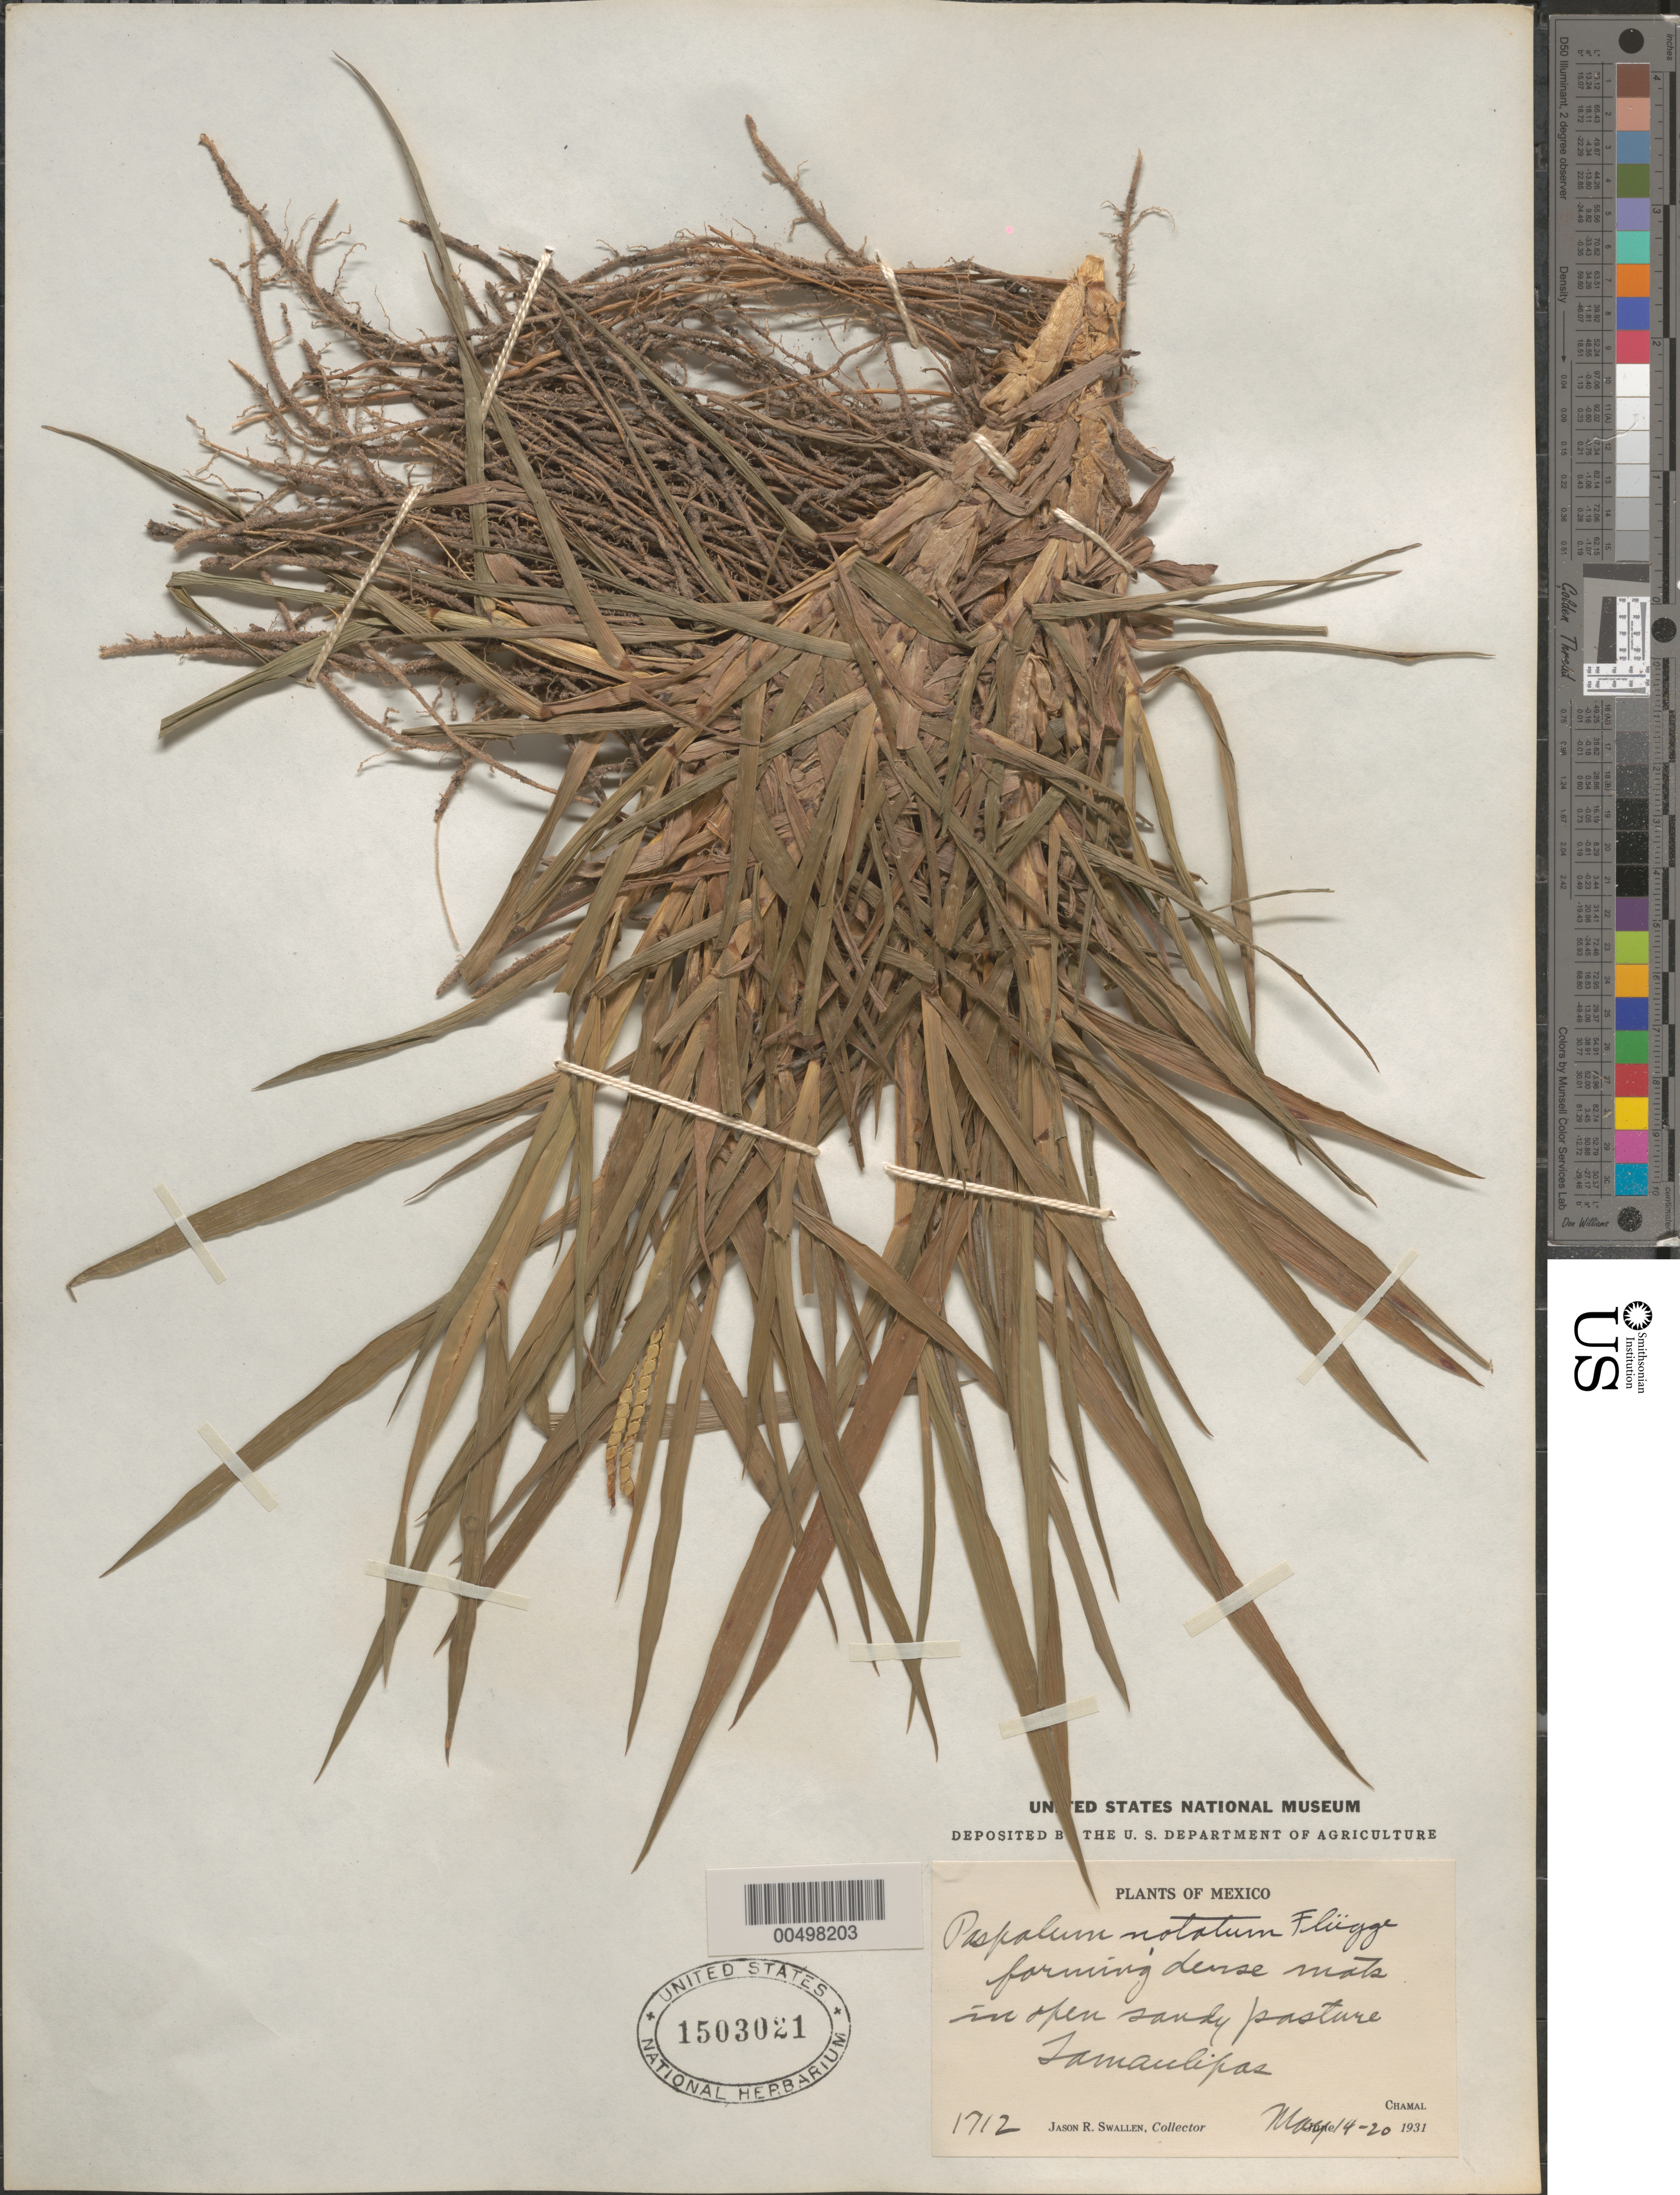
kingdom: Plantae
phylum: Tracheophyta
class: Liliopsida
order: Poales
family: Poaceae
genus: Paspalum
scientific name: Paspalum notatum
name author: Flüggé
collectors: J. R. Swallen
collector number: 1712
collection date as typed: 14 May 1931 to 20 May 1931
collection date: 1931-05-14/1931-05-20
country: Mexico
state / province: Tamaulipas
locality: Chamal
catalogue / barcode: US 1503021